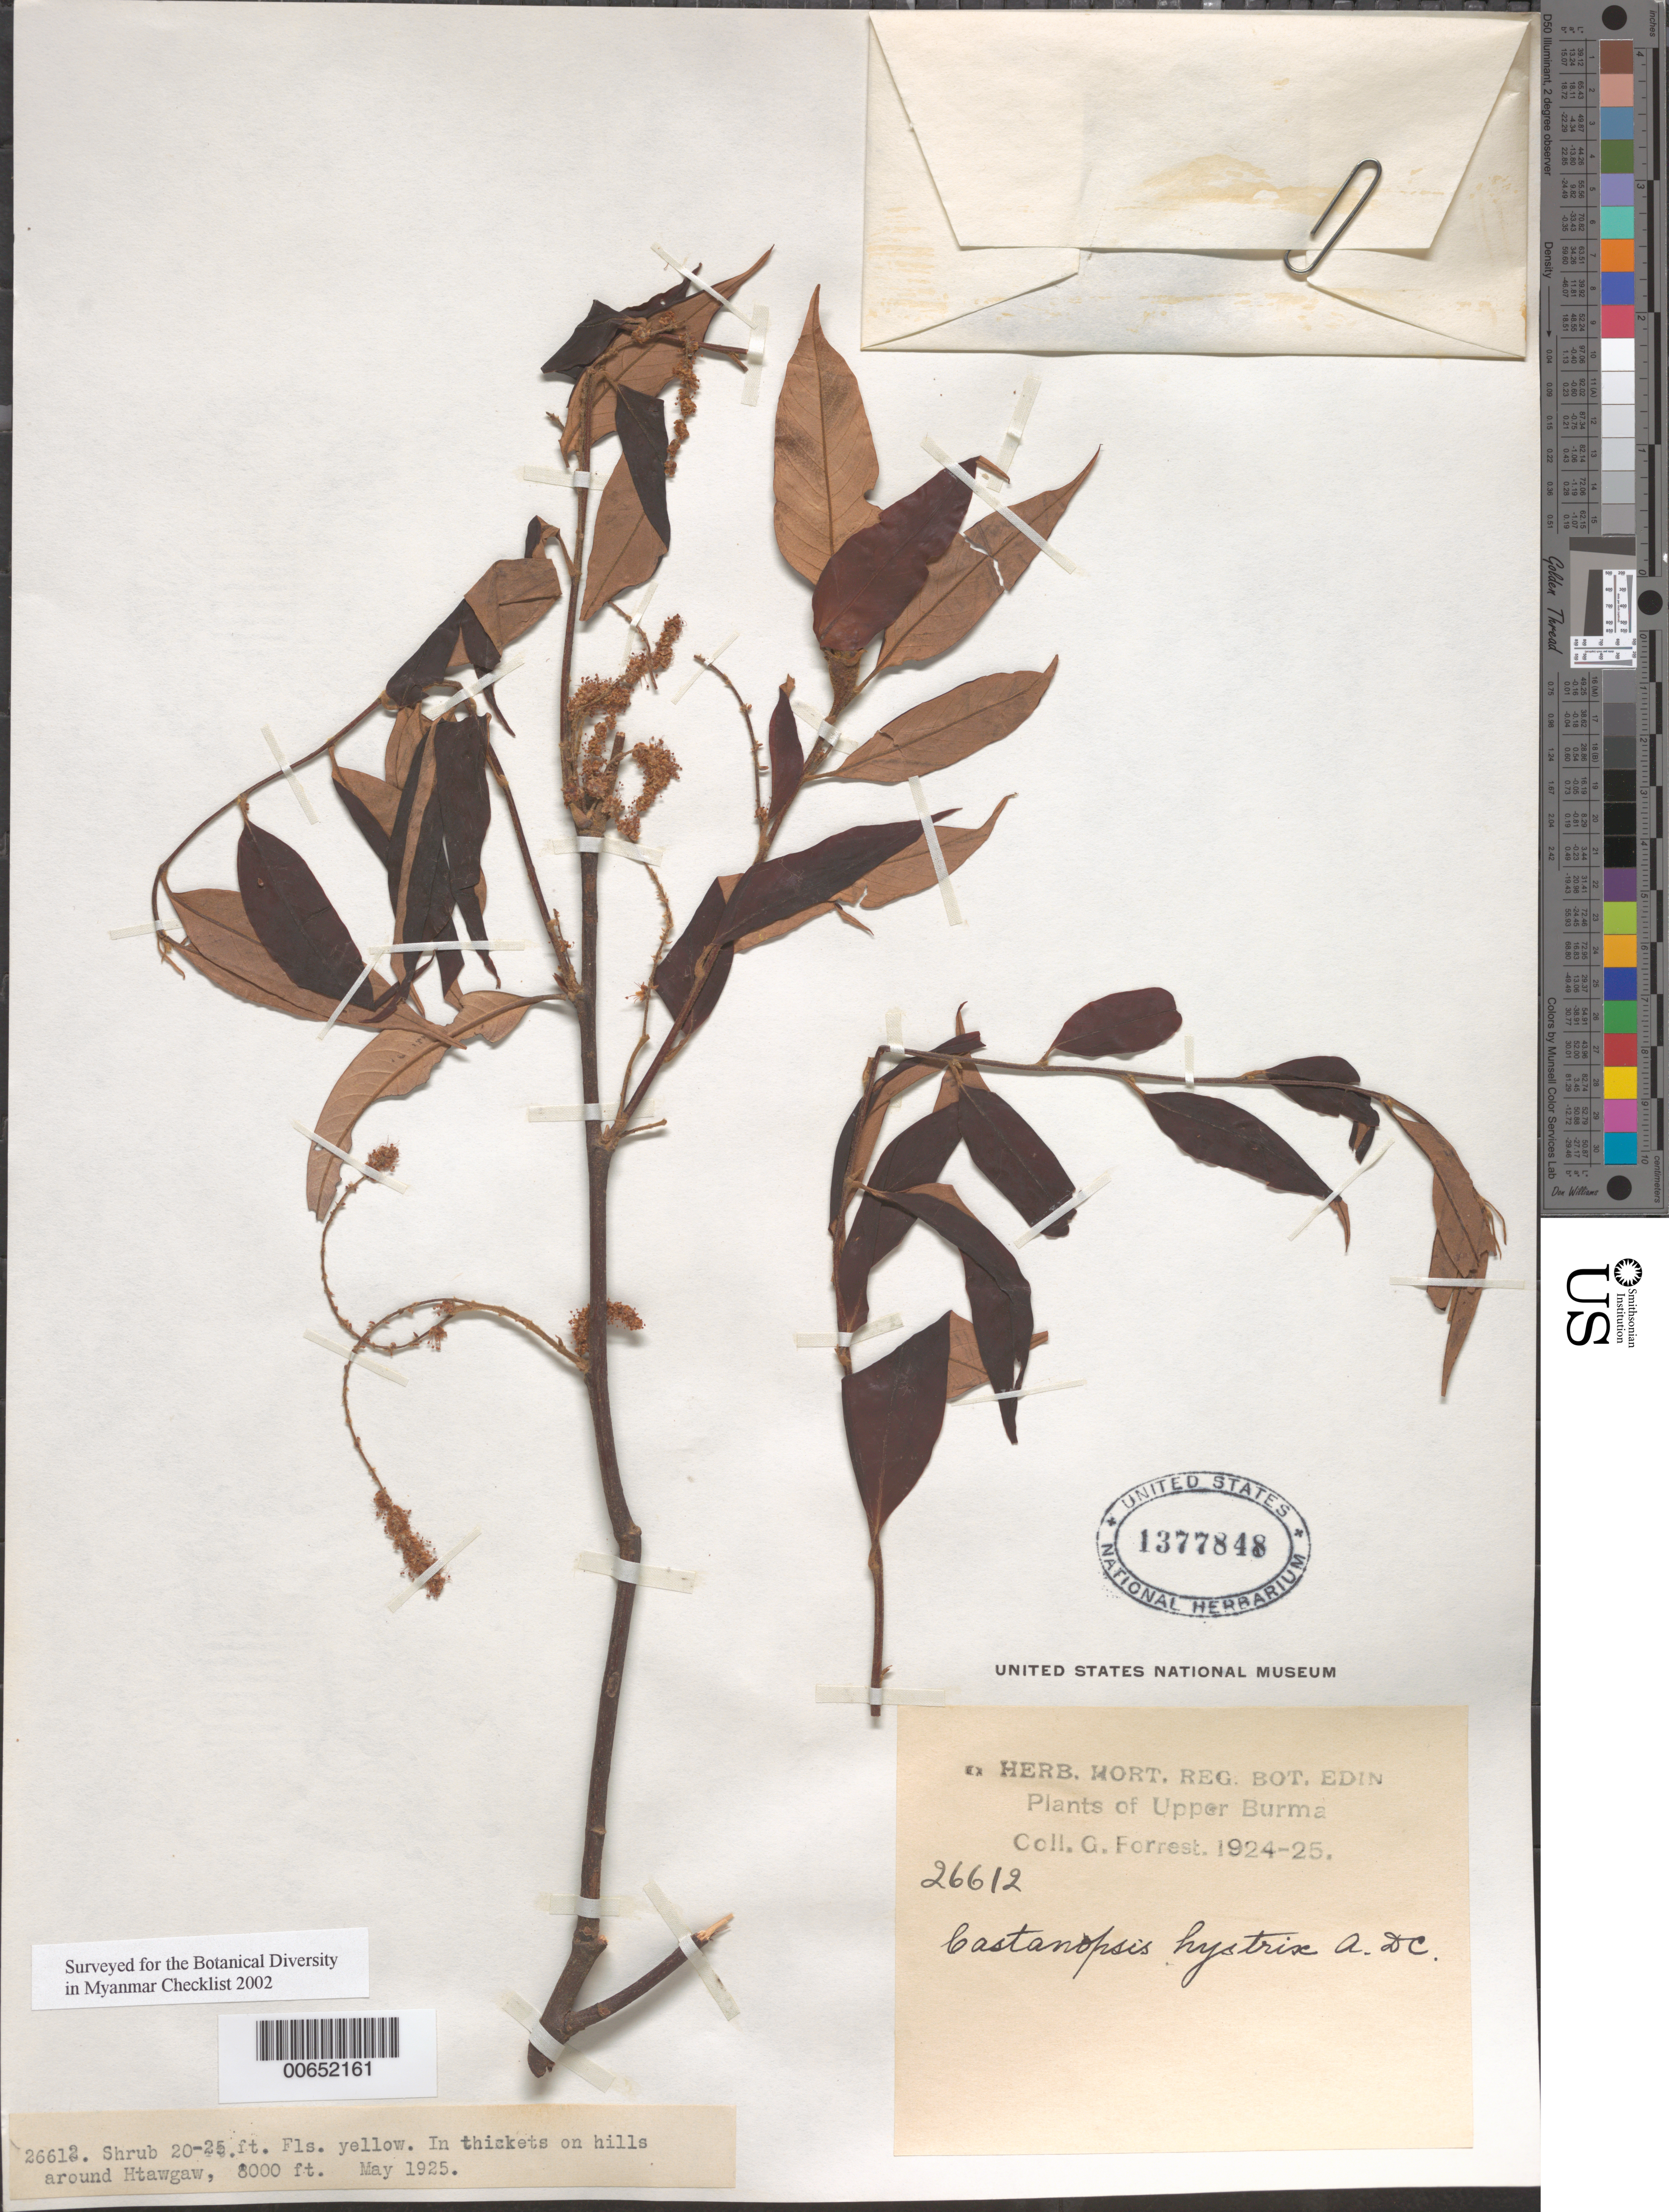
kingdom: Plantae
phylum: Tracheophyta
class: Magnoliopsida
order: Fagales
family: Fagaceae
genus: Castanopsis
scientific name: Castanopsis hystrix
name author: Hook. f. & Thomson ex A. DC.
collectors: G. Forrest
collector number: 26612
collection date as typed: May 1925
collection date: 1925-05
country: Myanmar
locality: Upper Burma, around Htawgaw.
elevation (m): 2438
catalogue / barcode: US 1377848